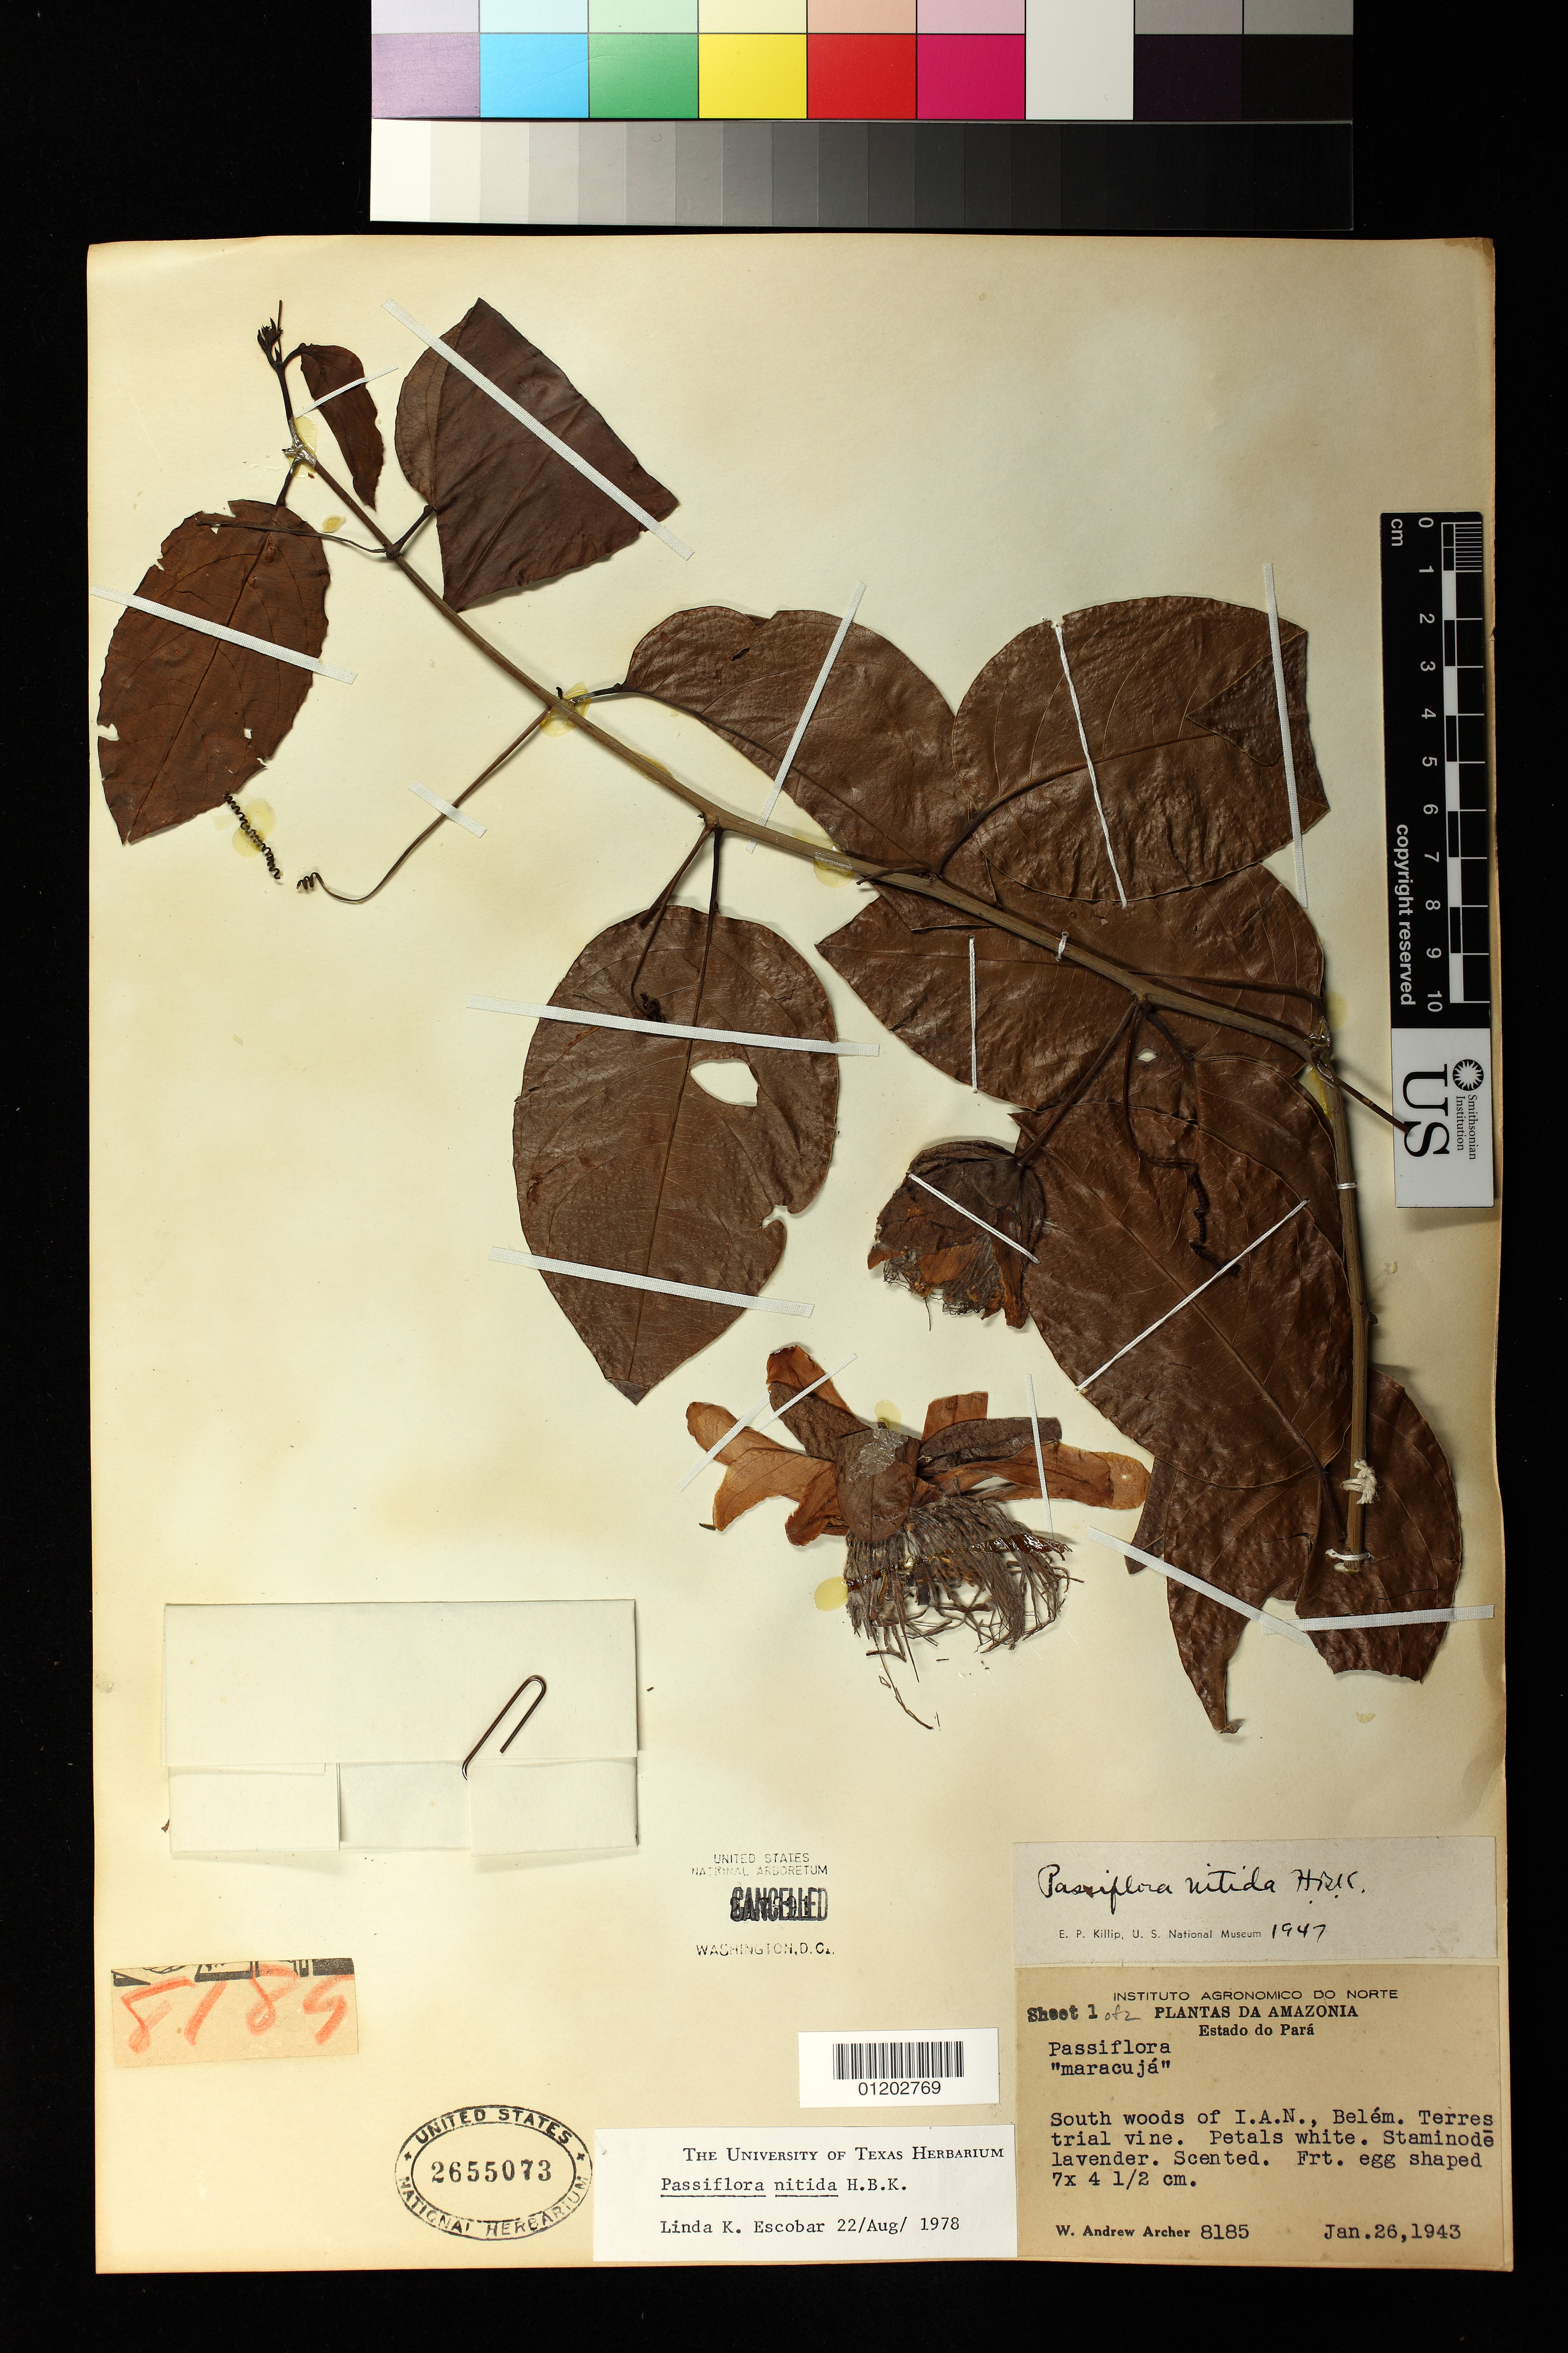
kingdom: Plantae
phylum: Tracheophyta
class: Magnoliopsida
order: Malpighiales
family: Passifloraceae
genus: Passiflora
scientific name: Passiflora nitida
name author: Kunth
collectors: W. A. Archer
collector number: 8185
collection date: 1943-01-26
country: Brazil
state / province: Pará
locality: South woods of IAN, Belém.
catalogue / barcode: US 2655073